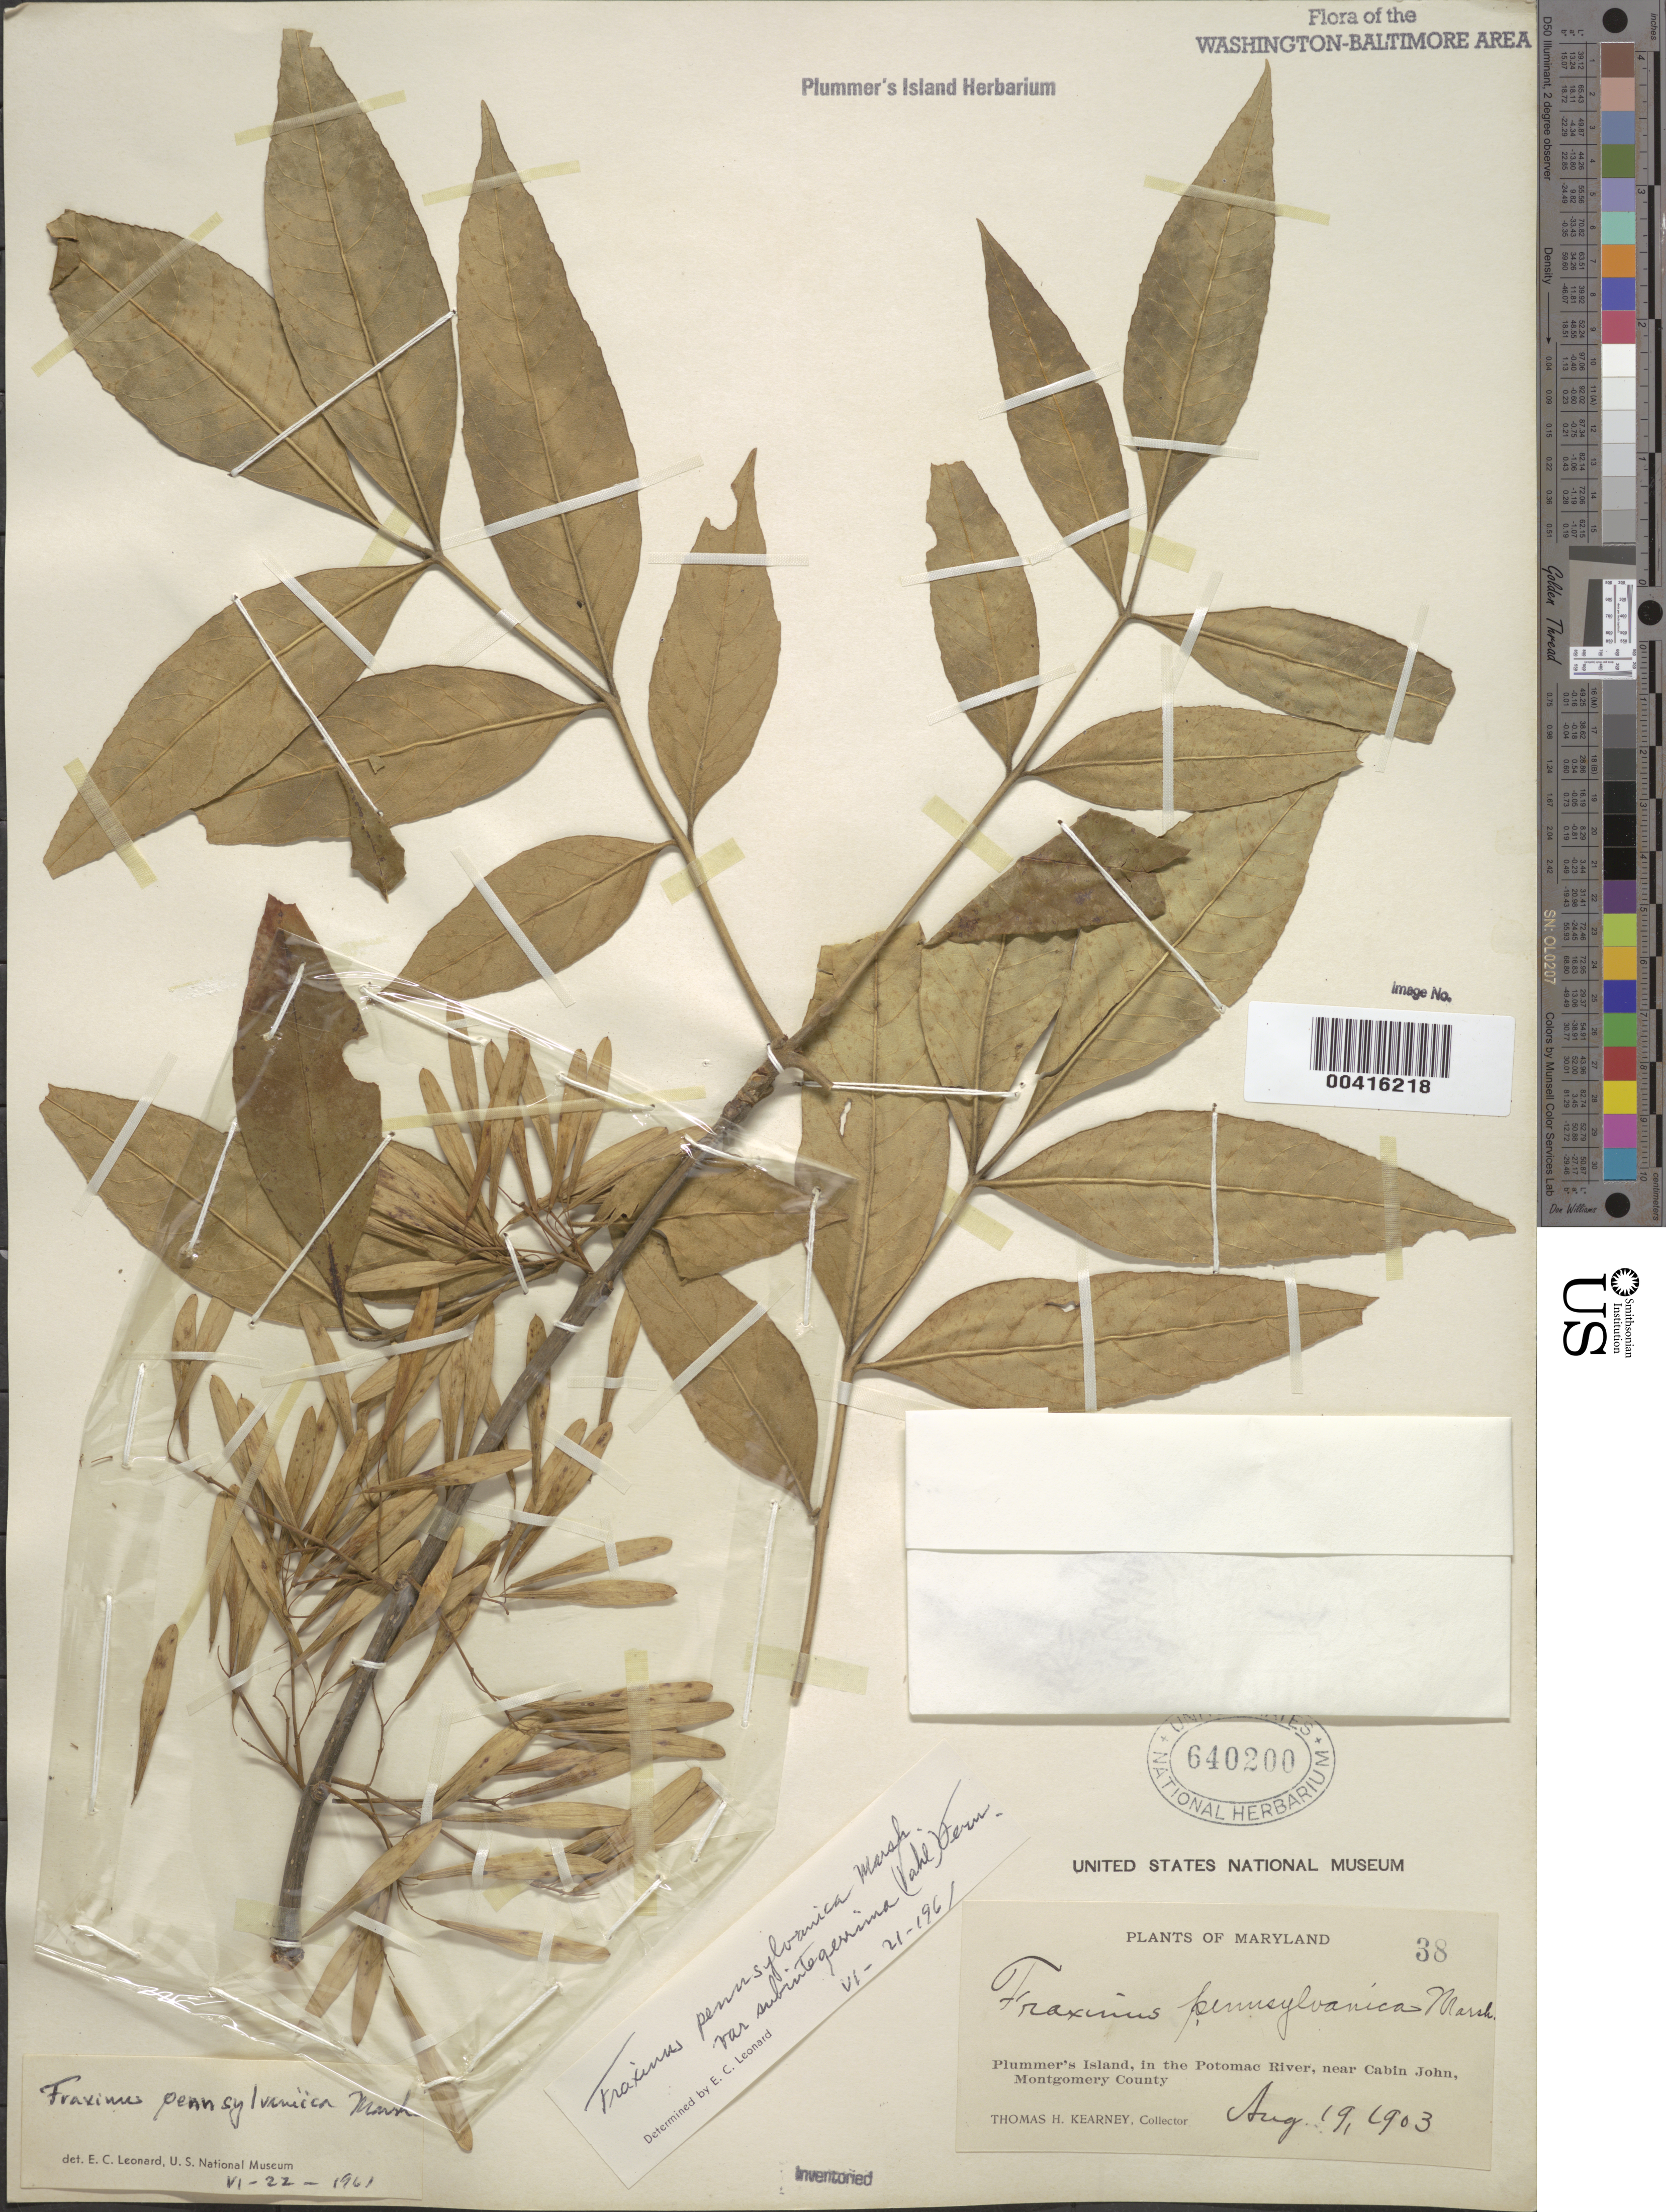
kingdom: Plantae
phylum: Tracheophyta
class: Magnoliopsida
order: Lamiales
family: Oleaceae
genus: Fraxinus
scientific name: Fraxinus pennsylvanica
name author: Marshall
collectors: T. H. Kearney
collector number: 38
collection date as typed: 21 Aug 1903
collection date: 1903-08-21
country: United States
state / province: Maryland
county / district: Montgomery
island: Plummers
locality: Plummer's Island C. & O. Canal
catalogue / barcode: US 640200